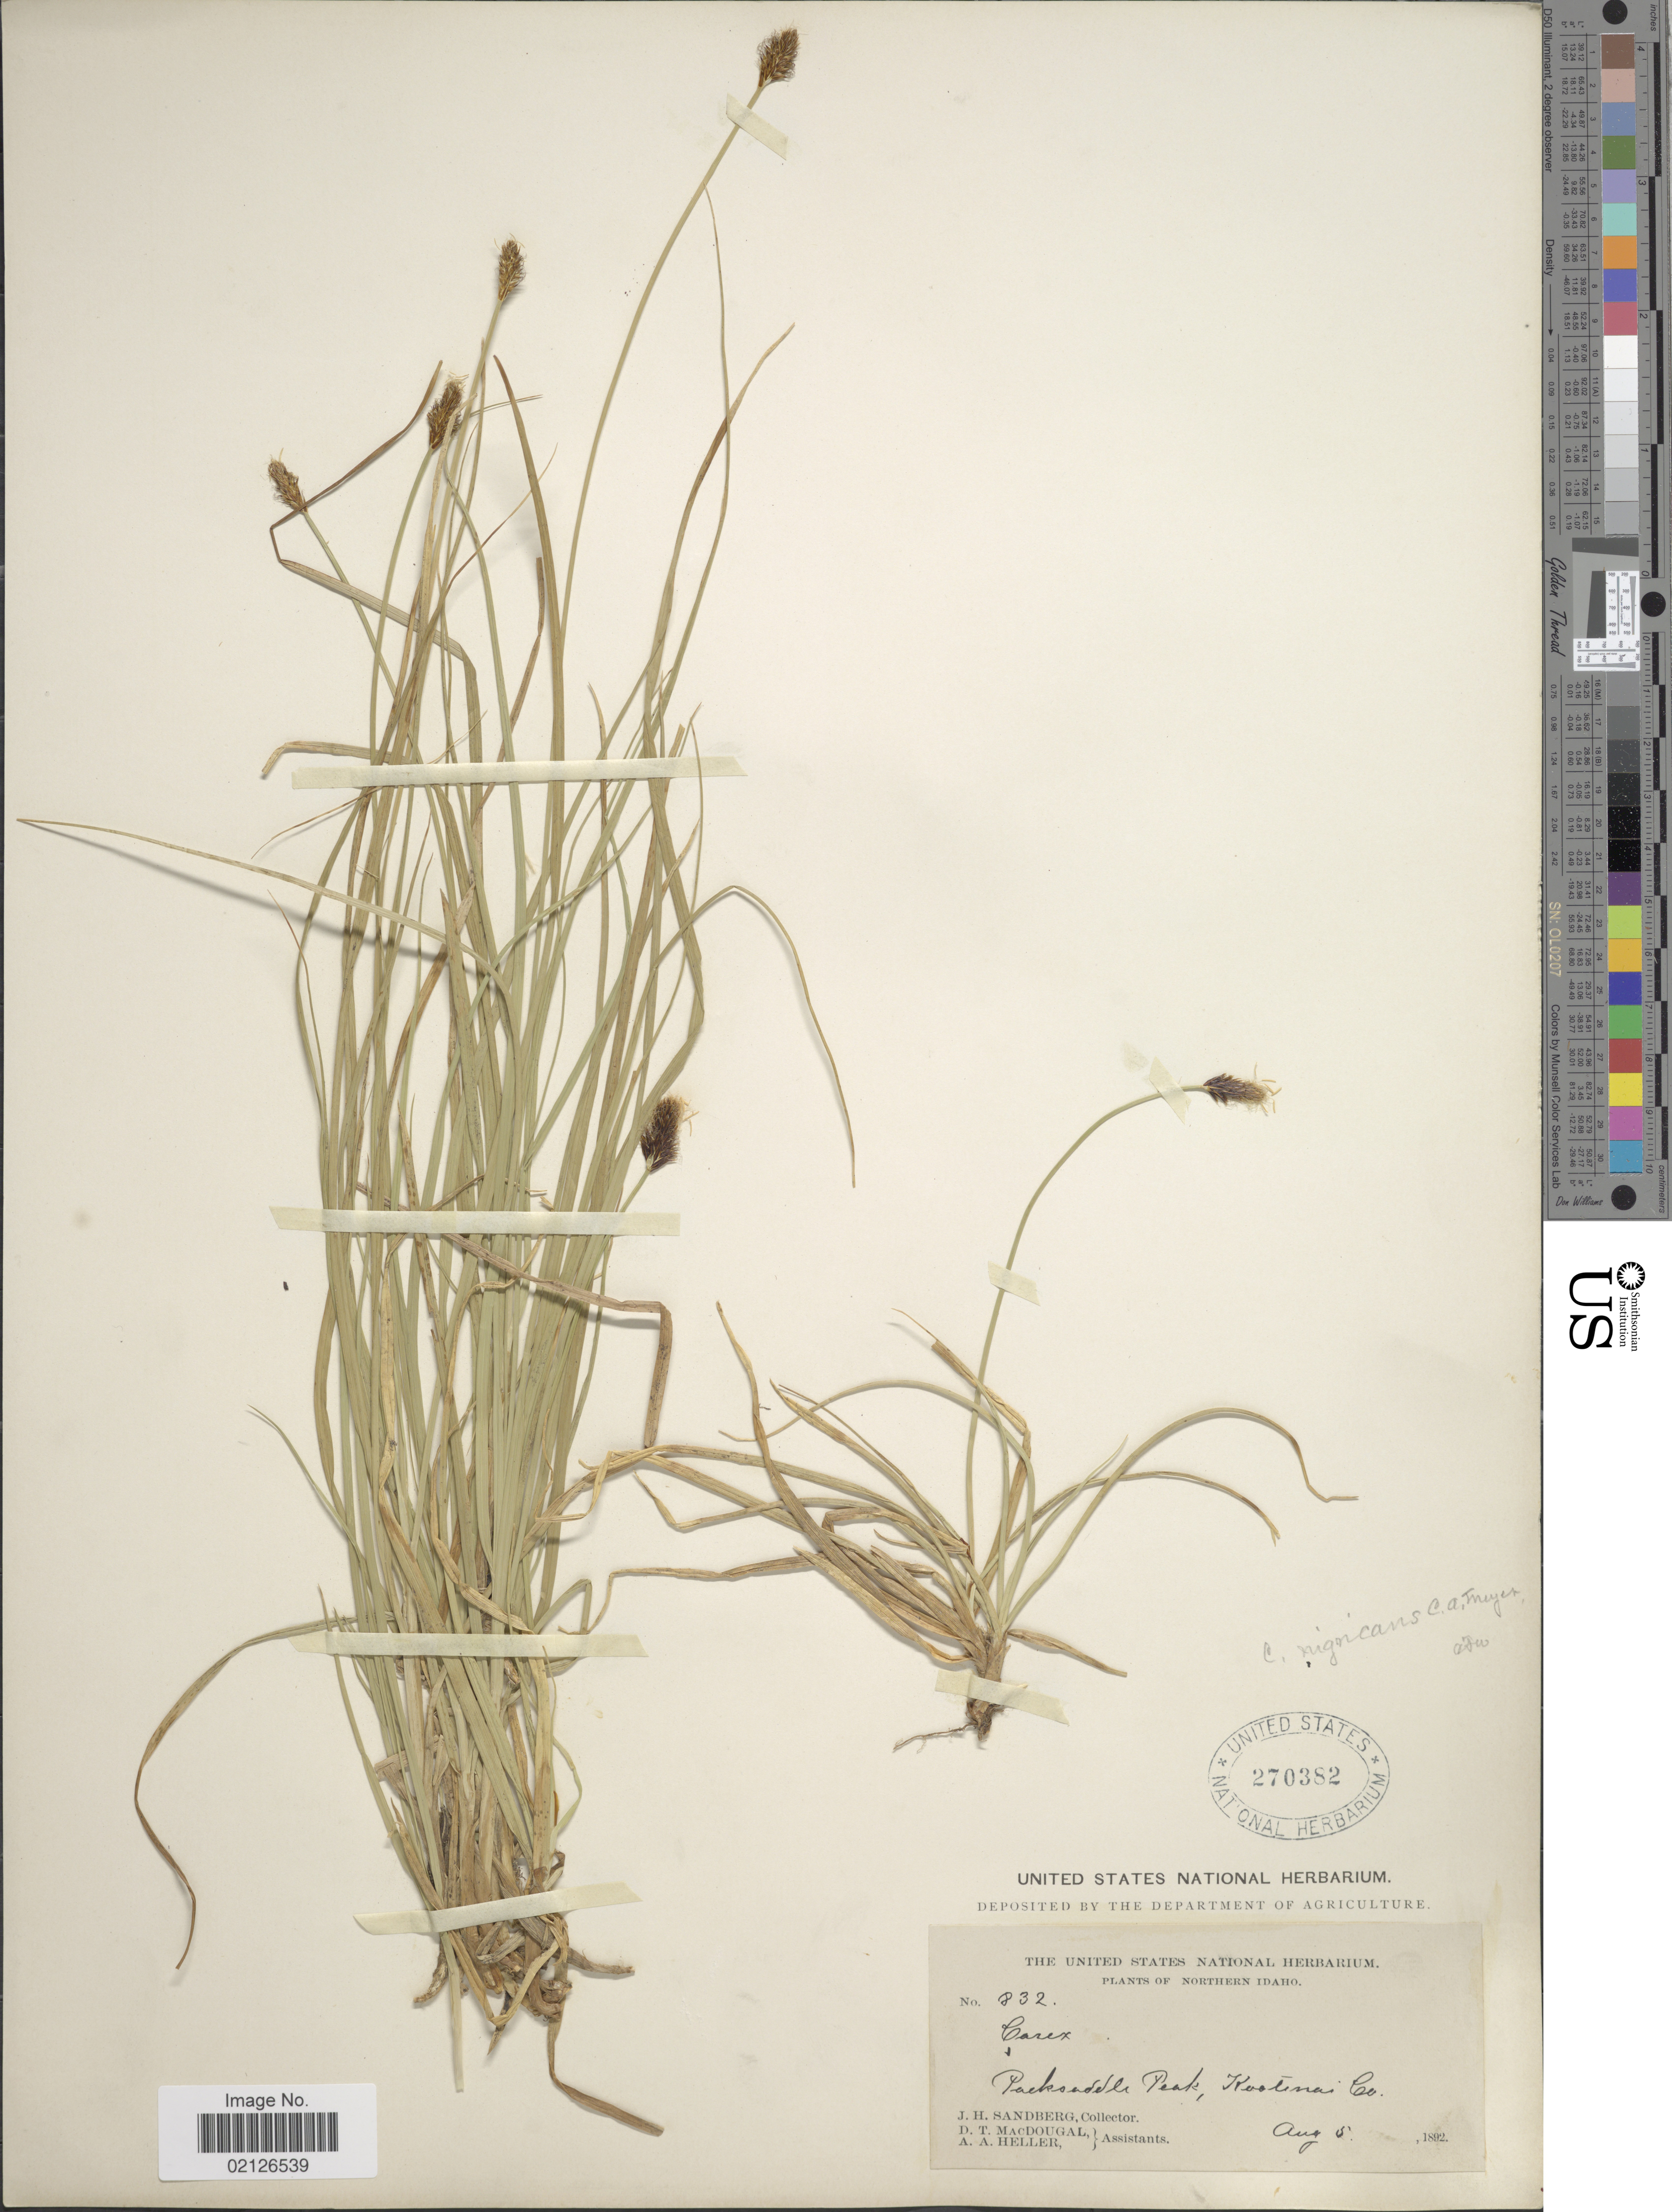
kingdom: Plantae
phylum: Tracheophyta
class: Liliopsida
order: Poales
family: Cyperaceae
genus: Carex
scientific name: Carex nigricans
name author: C.A. Mey.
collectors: J. H. Sandberg, D. T. MacDougal & A. A. Heller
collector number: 832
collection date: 1892-08-05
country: United States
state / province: Idaho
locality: Northern Idaho, Packsaddle Peak, Kootenai Co.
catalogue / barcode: US 270382